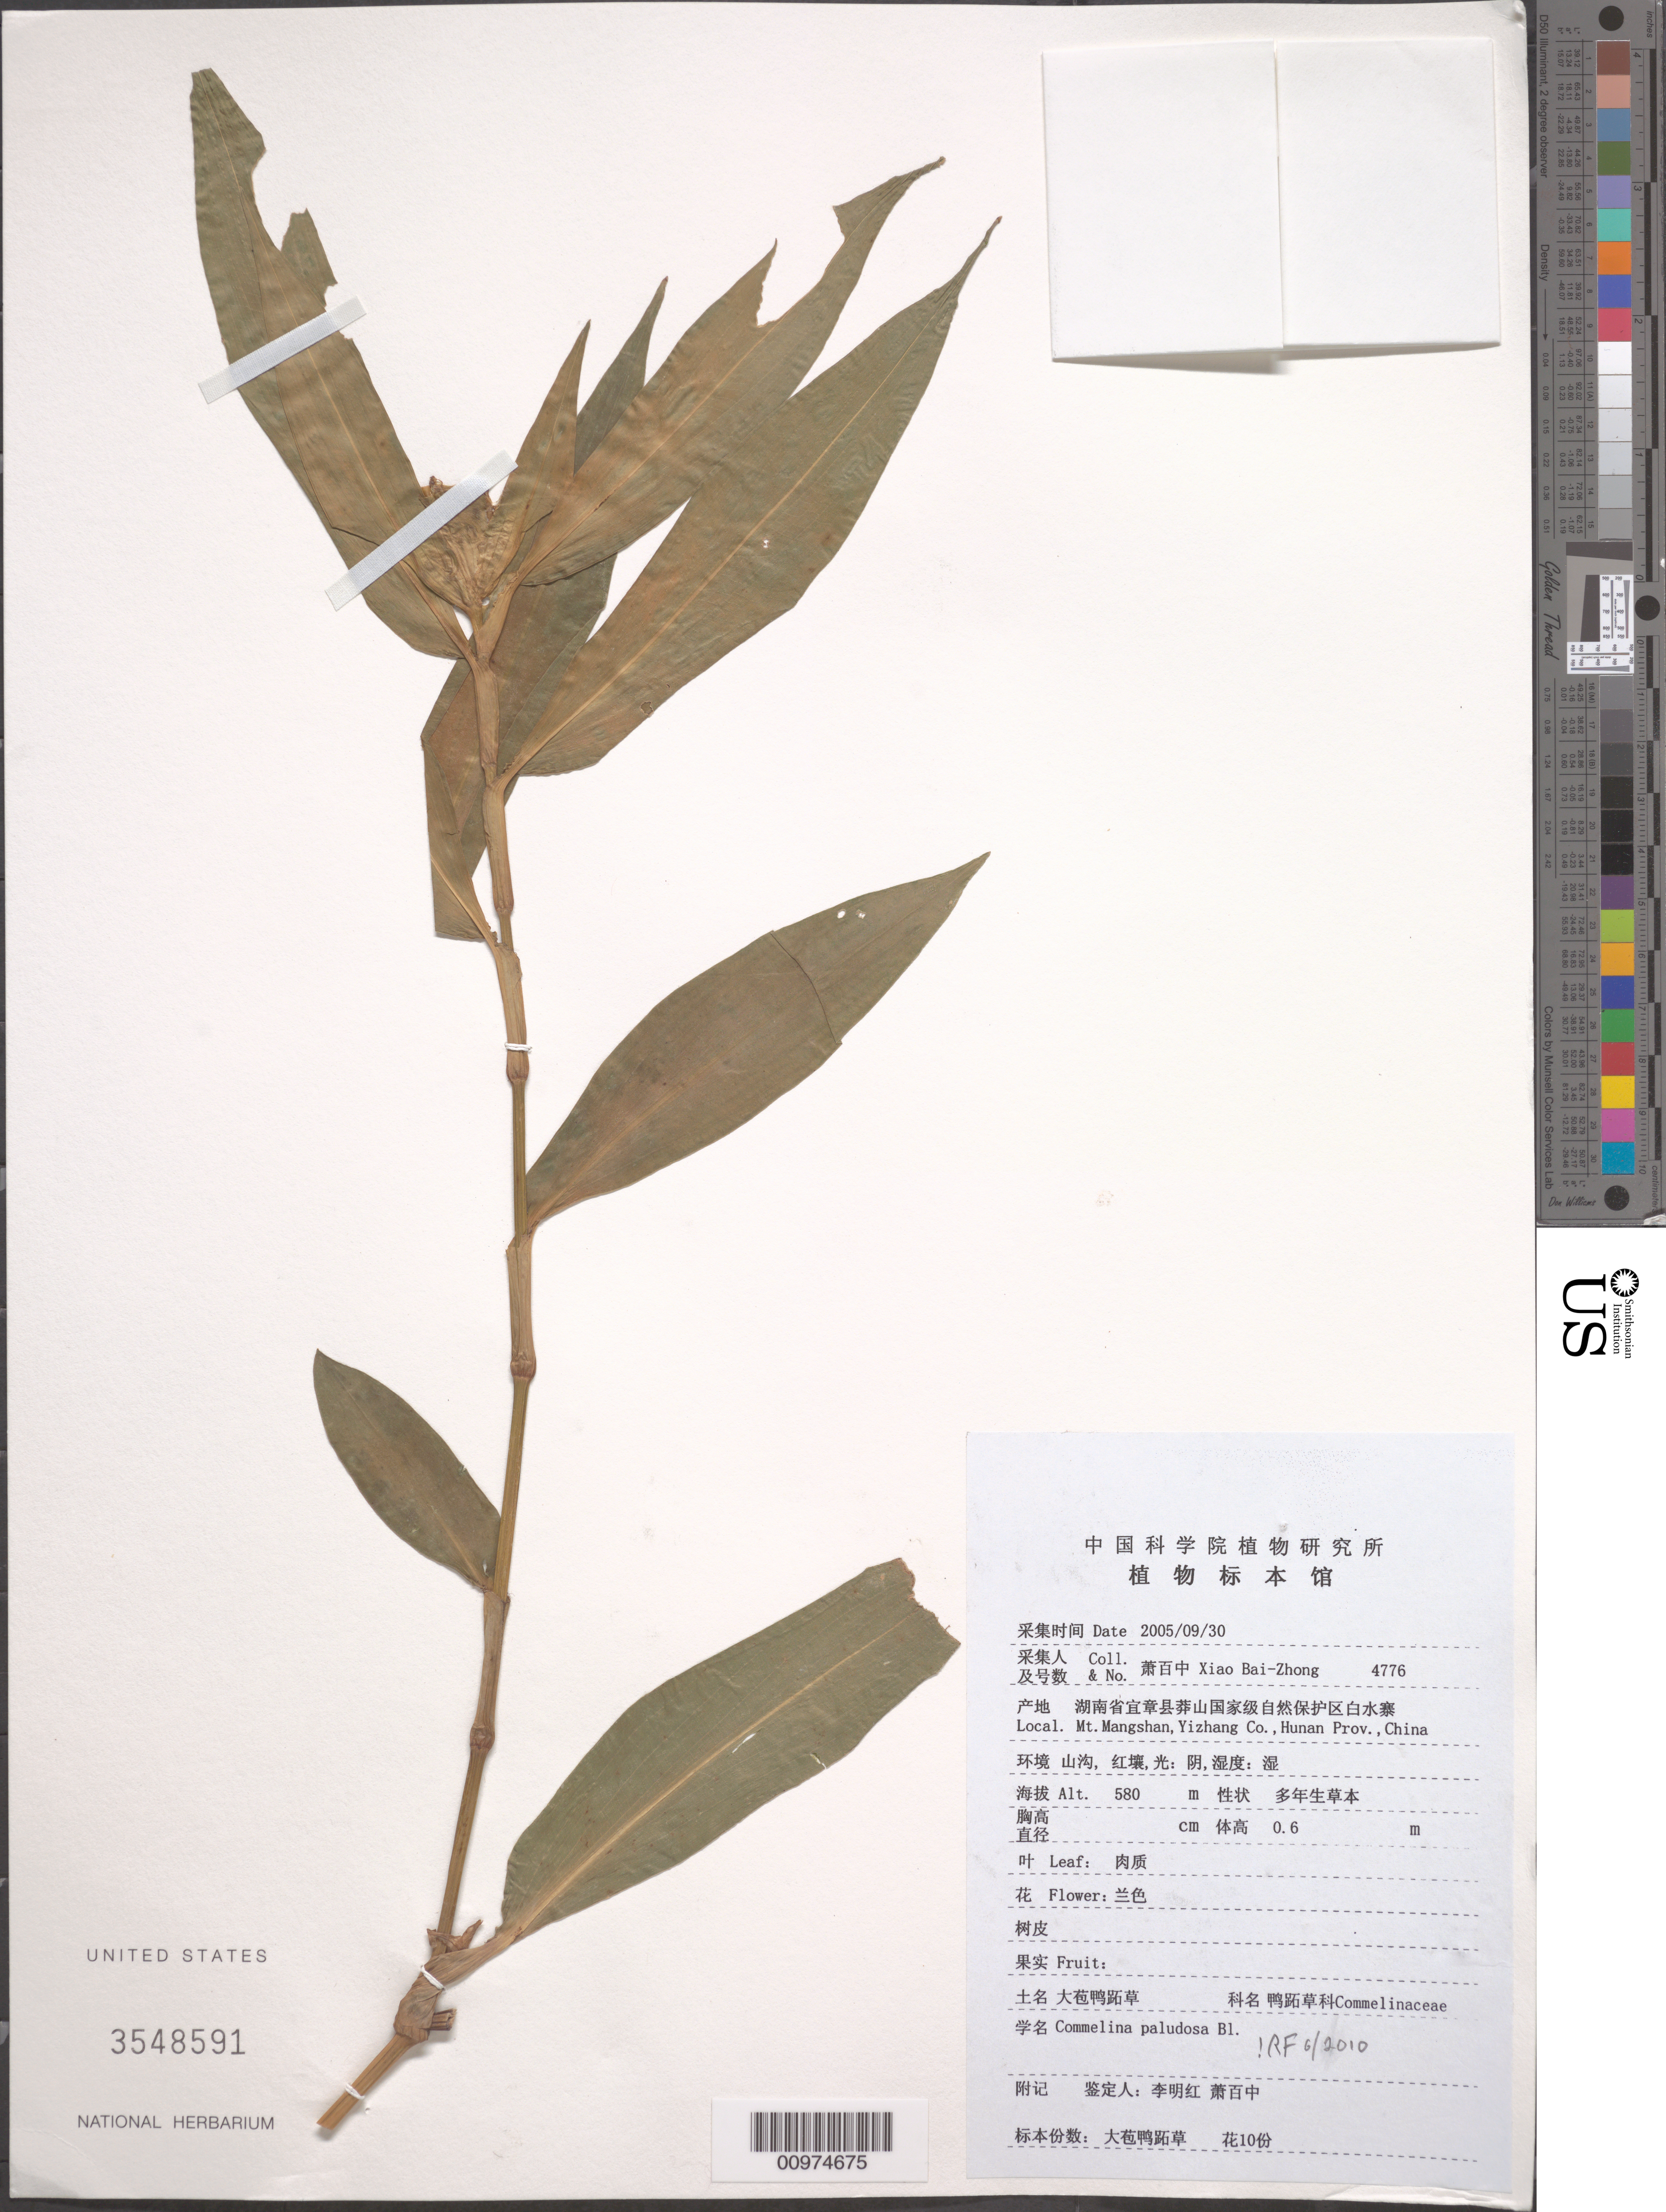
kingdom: Plantae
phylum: Tracheophyta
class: Liliopsida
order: Commelinales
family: Commelinaceae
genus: Commelina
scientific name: Commelina paludosa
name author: Blume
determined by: Faden, Robert B., (US), Smithsonian Institution - National Museum of Natural History (UNITED STATES)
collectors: B. Z. Xiao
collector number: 4776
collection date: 2005-09-30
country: China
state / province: Hunan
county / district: Yizhang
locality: Mt. Mangshan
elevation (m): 580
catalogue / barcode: US 3548591